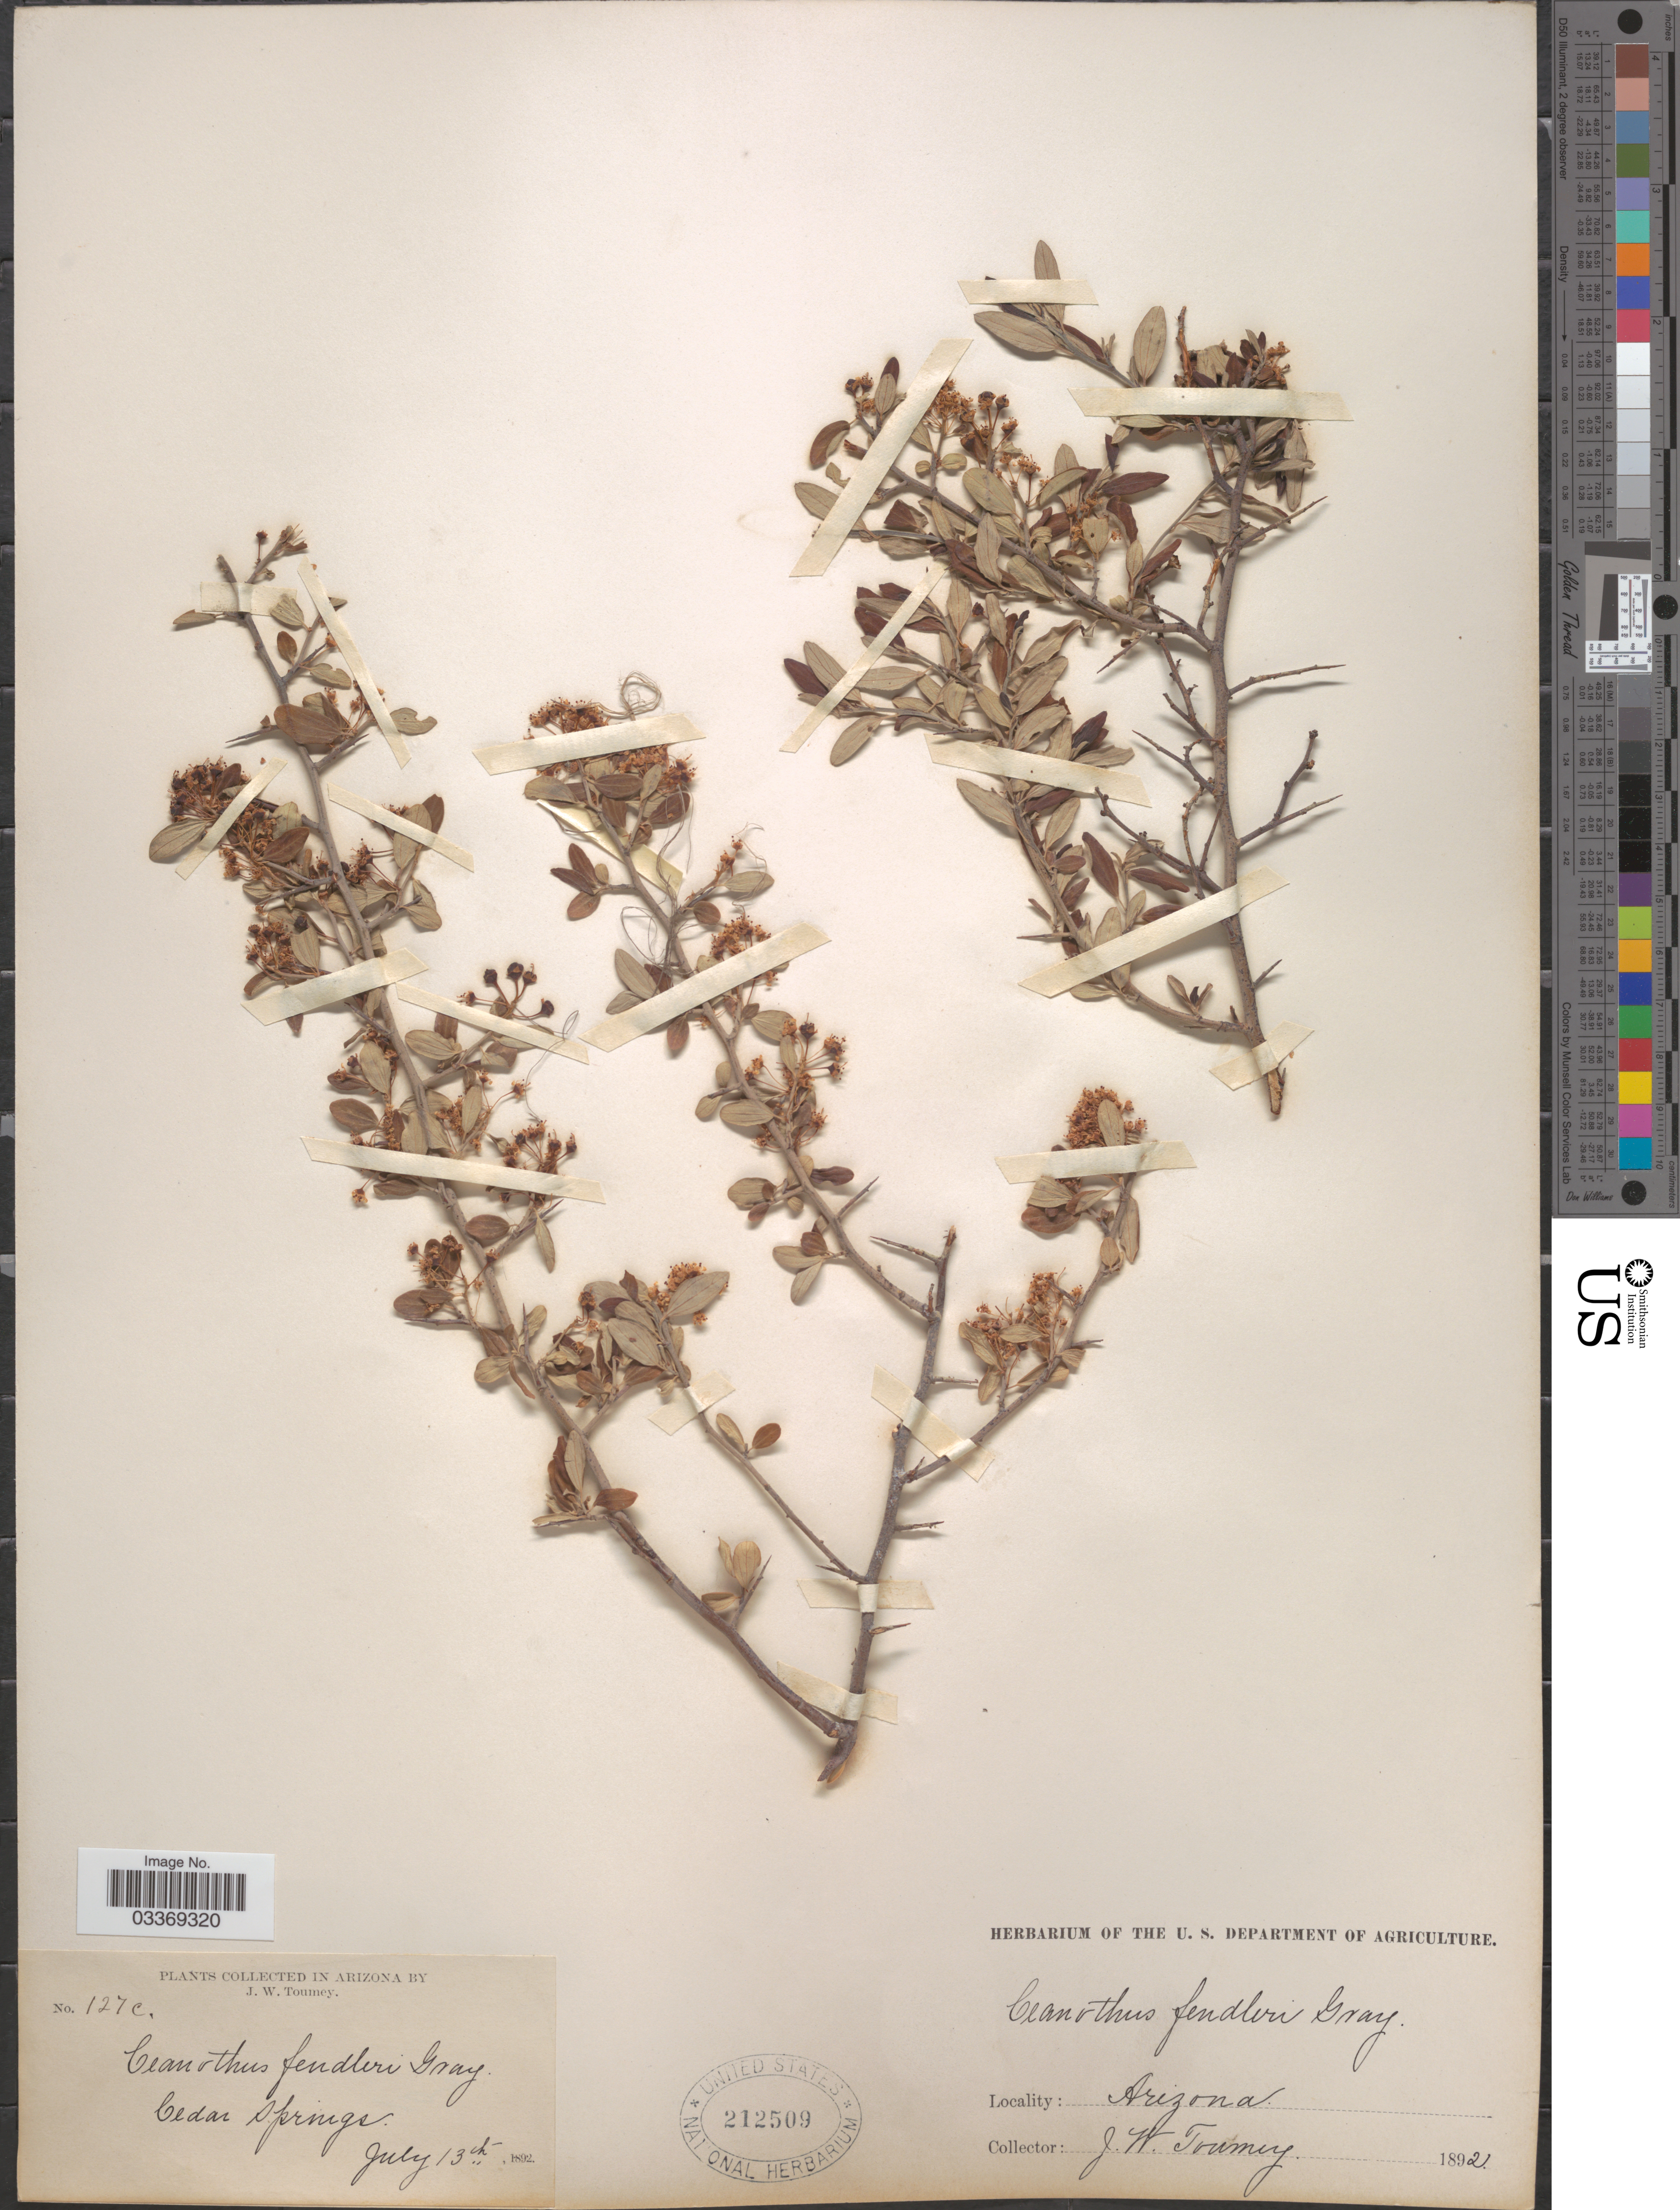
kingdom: Plantae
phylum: Tracheophyta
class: Magnoliopsida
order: Rosales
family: Rhamnaceae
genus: Ceanothus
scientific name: Ceanothus fendleri var. venosus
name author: (A. Gray) Trel.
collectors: J. W. Toumey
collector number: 127c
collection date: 1892-07-13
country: United States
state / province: Arizona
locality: Cedar Sprnigs.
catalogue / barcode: US 212509